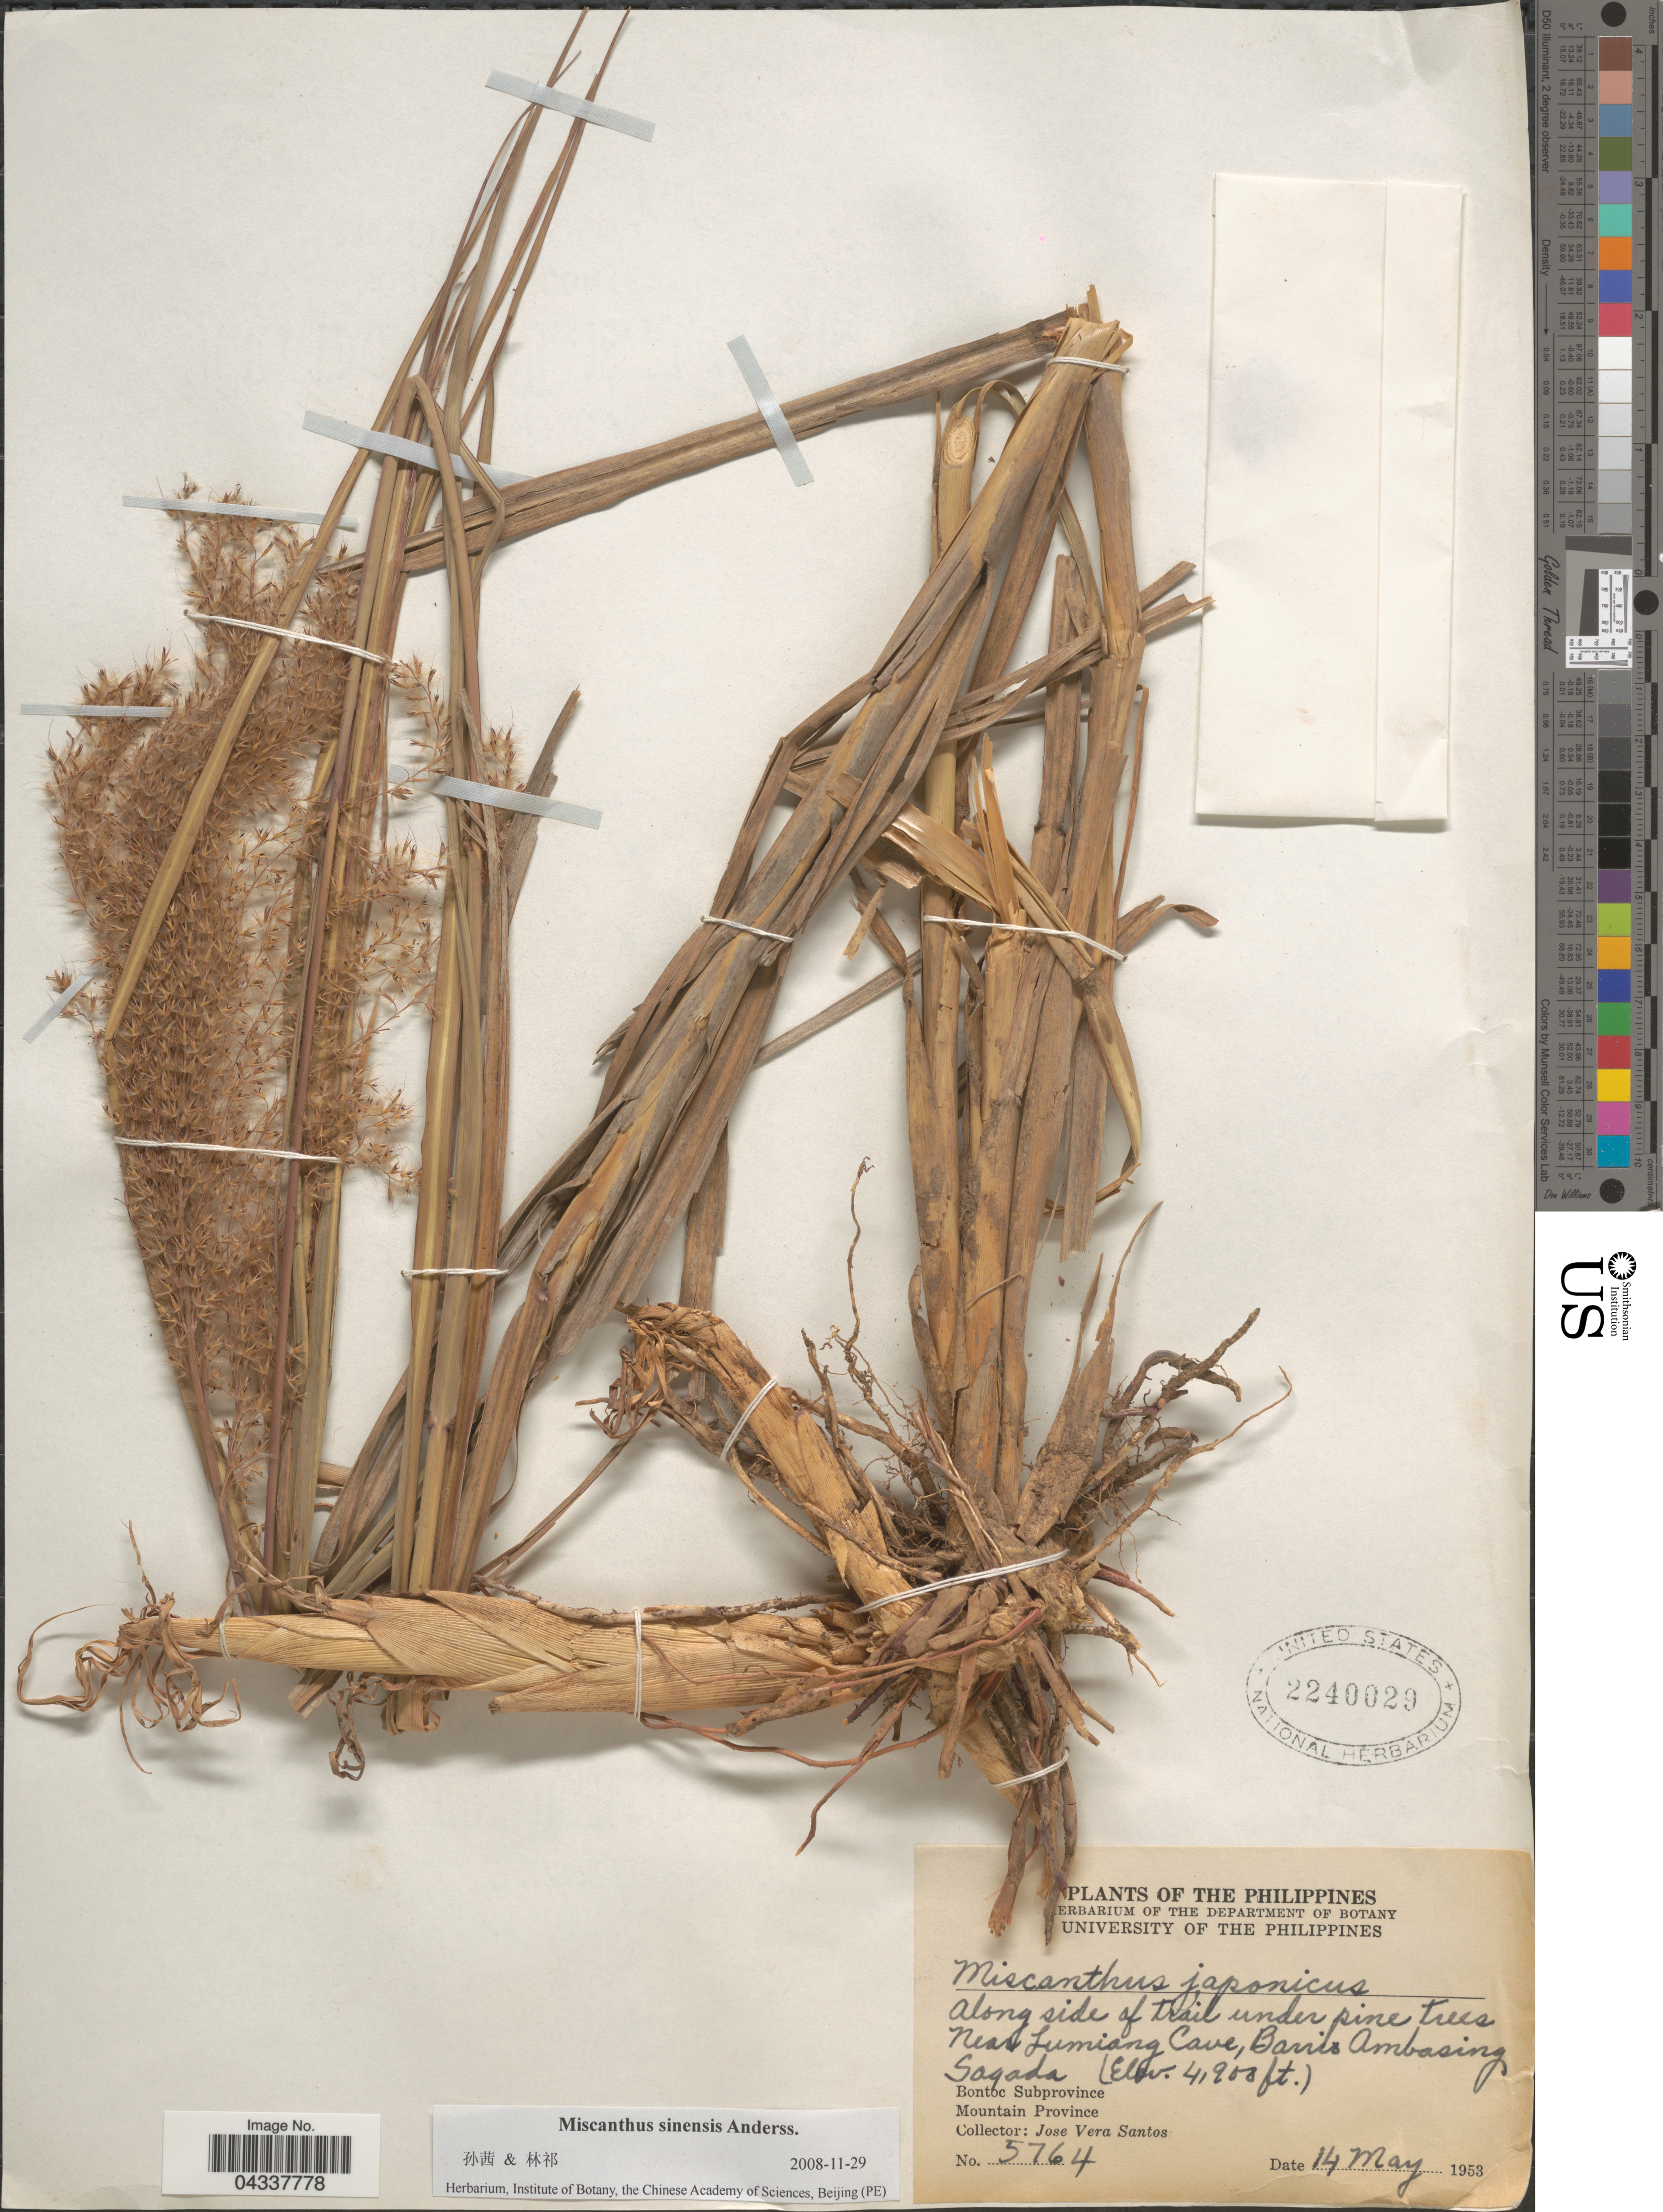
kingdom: Plantae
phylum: Tracheophyta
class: Liliopsida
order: Poales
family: Poaceae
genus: Miscanthus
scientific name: Miscanthus sinensis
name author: Andersson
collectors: J. Vera Santos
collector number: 5764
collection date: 1953-05-14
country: Philippines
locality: Along side of trail under pine trees near Lumiang Cave, Barris Ambasing Sagada. Bontoc Subprovince. Mountain Province.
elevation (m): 1494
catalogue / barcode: US 2240029